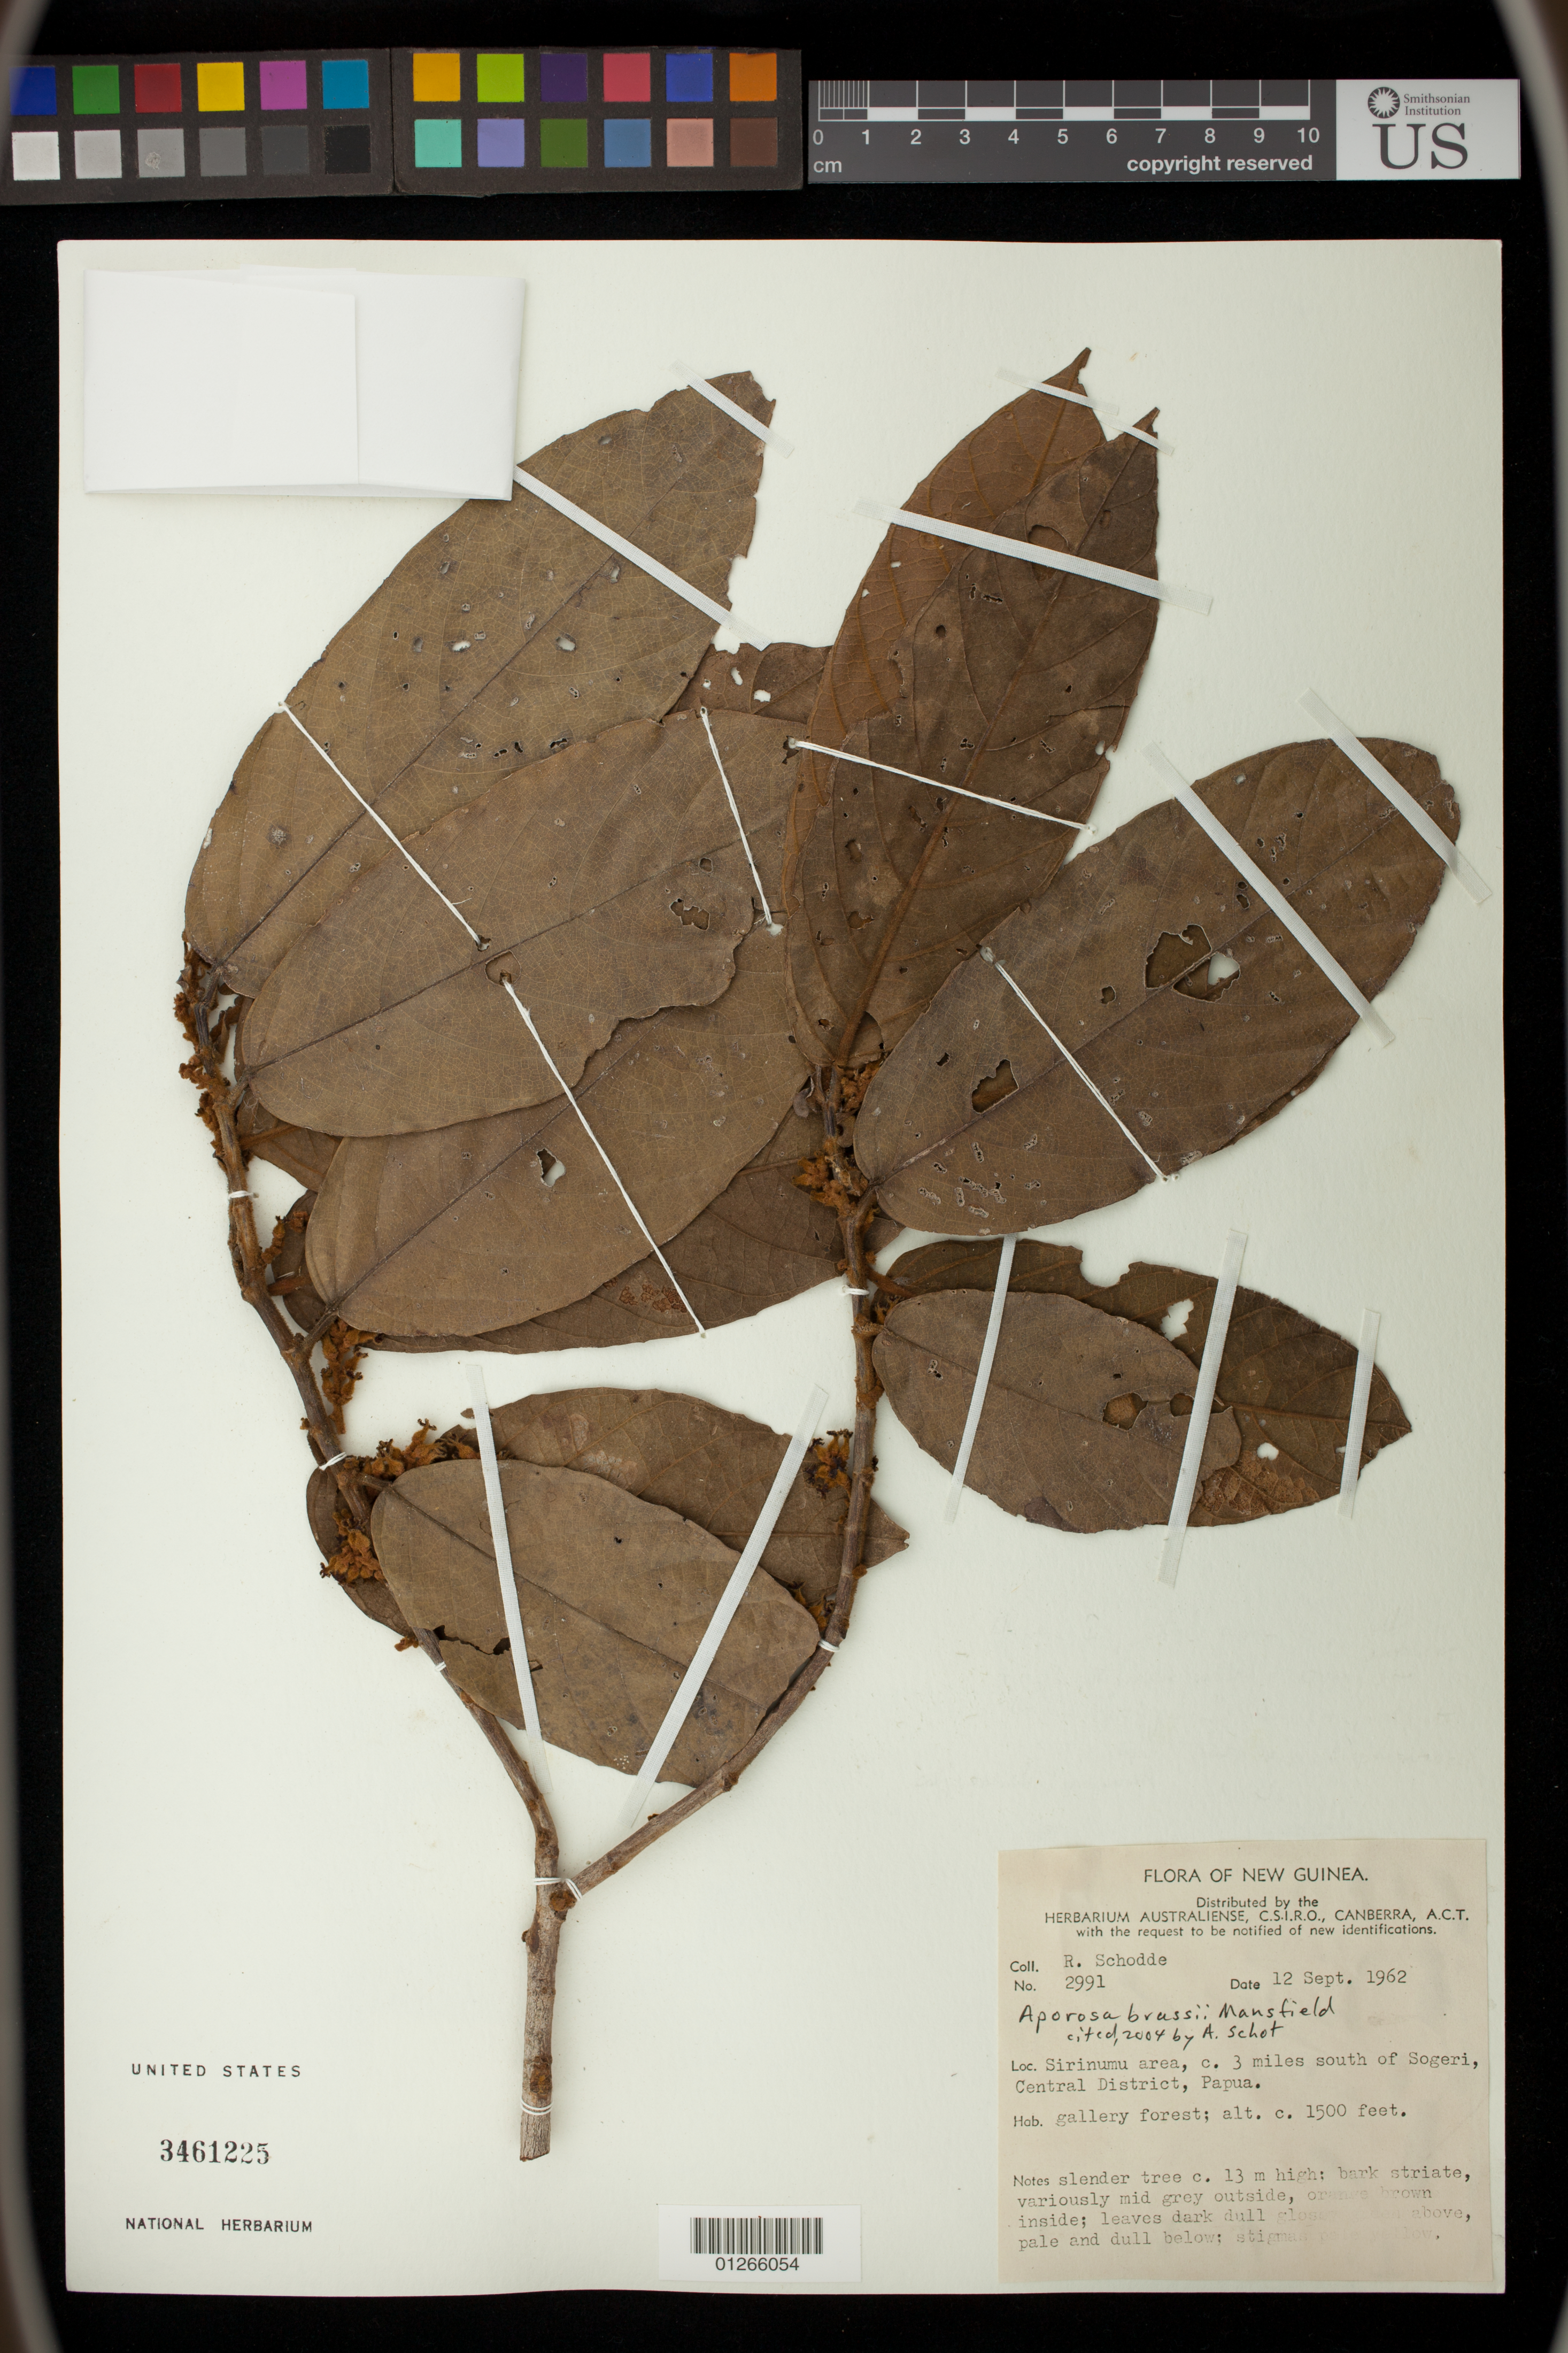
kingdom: Plantae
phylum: Tracheophyta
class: Magnoliopsida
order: Malpighiales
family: Phyllanthaceae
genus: Aporosa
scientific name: Aporosa brassii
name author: Mansf.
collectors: R. Schodde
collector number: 2991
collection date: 1962-09-12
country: Papua New Guinea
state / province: Central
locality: Sirinumu area, c. 3 miles south of Sogeri, Central District, Papua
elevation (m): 457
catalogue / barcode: US 3461225